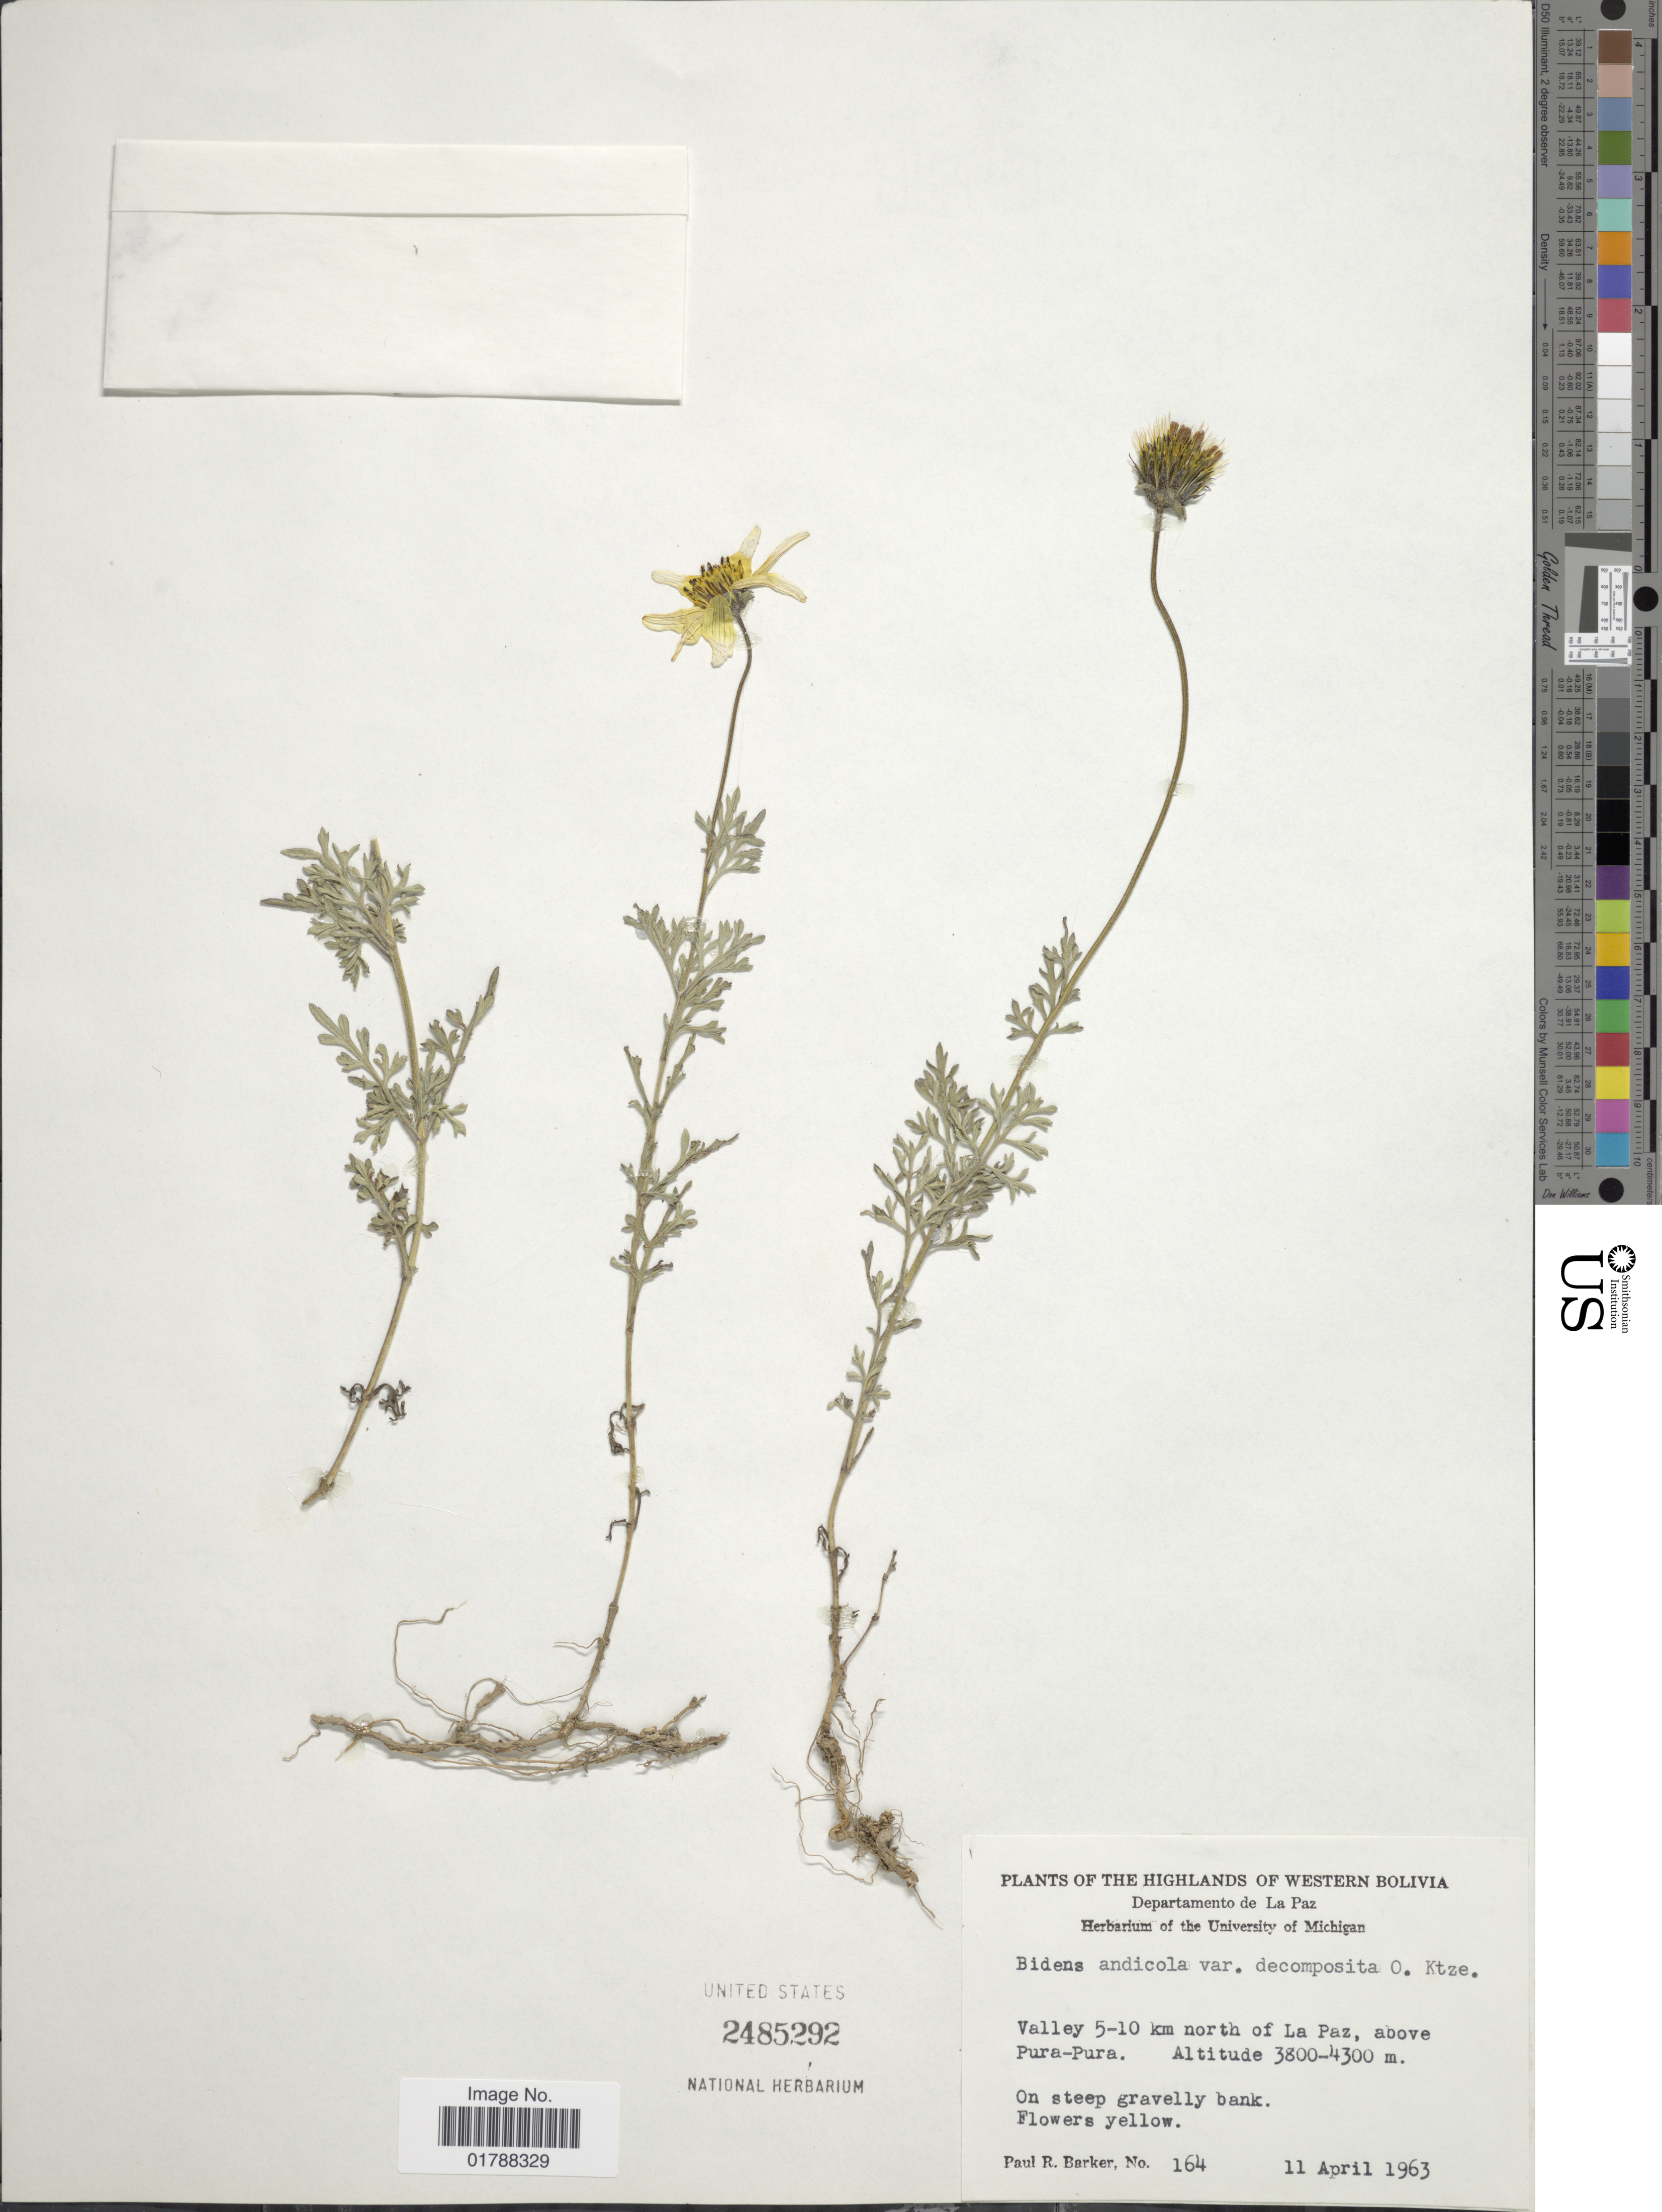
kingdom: Plantae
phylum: Tracheophyta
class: Magnoliopsida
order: Asterales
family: Asteraceae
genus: Bidens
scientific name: Bidens andicola var. decomposita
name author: Kuntze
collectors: P. R. Barker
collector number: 164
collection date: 1963-04-11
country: Bolivia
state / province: La Paz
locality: Highlands of Western Bolivia. Valley 5-10 km north of La Paz, above Pura-Pura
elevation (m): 3800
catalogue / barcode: US 2485292